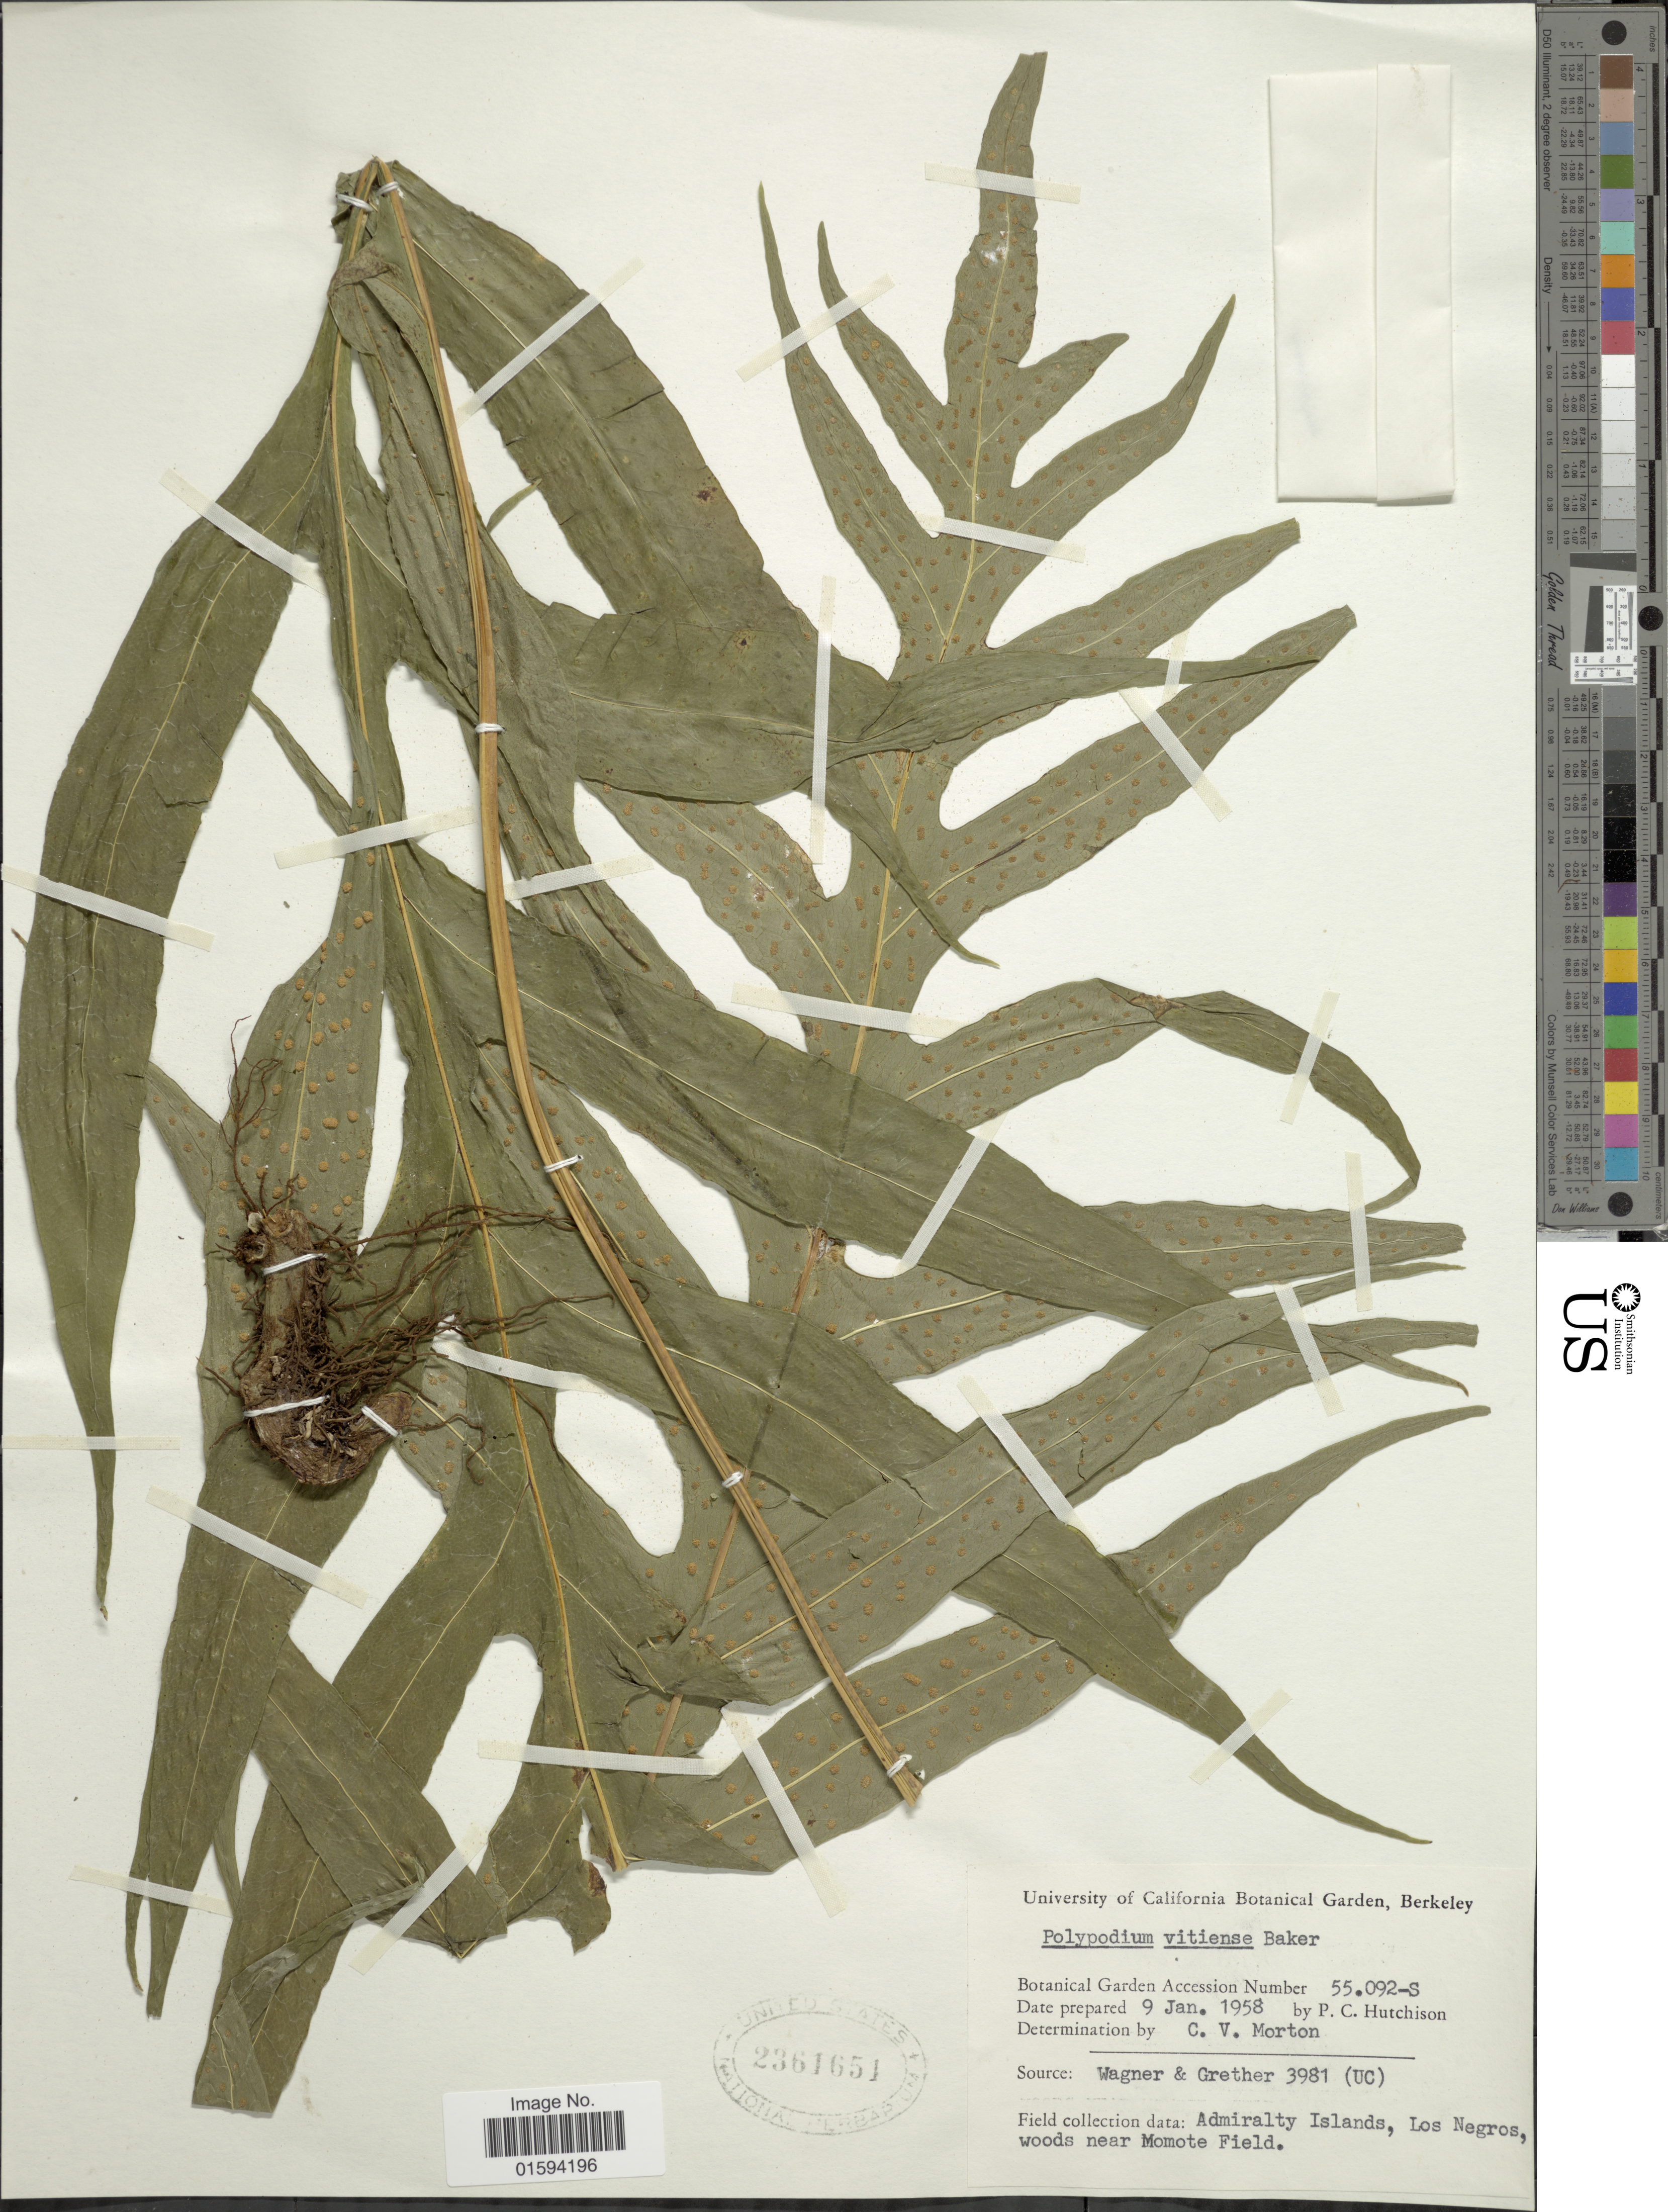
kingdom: Plantae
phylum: Tracheophyta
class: Polypodiopsida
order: Polypodiales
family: Polypodiaceae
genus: Polypodium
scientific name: Polypodium vitiense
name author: Baker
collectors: P. C. Hutchison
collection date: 1958-01-09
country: United States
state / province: California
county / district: Alameda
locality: University of California Botanical Garden, Berkeleym Botanical Garden Accession Number 55.092-S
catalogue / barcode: US 2361651